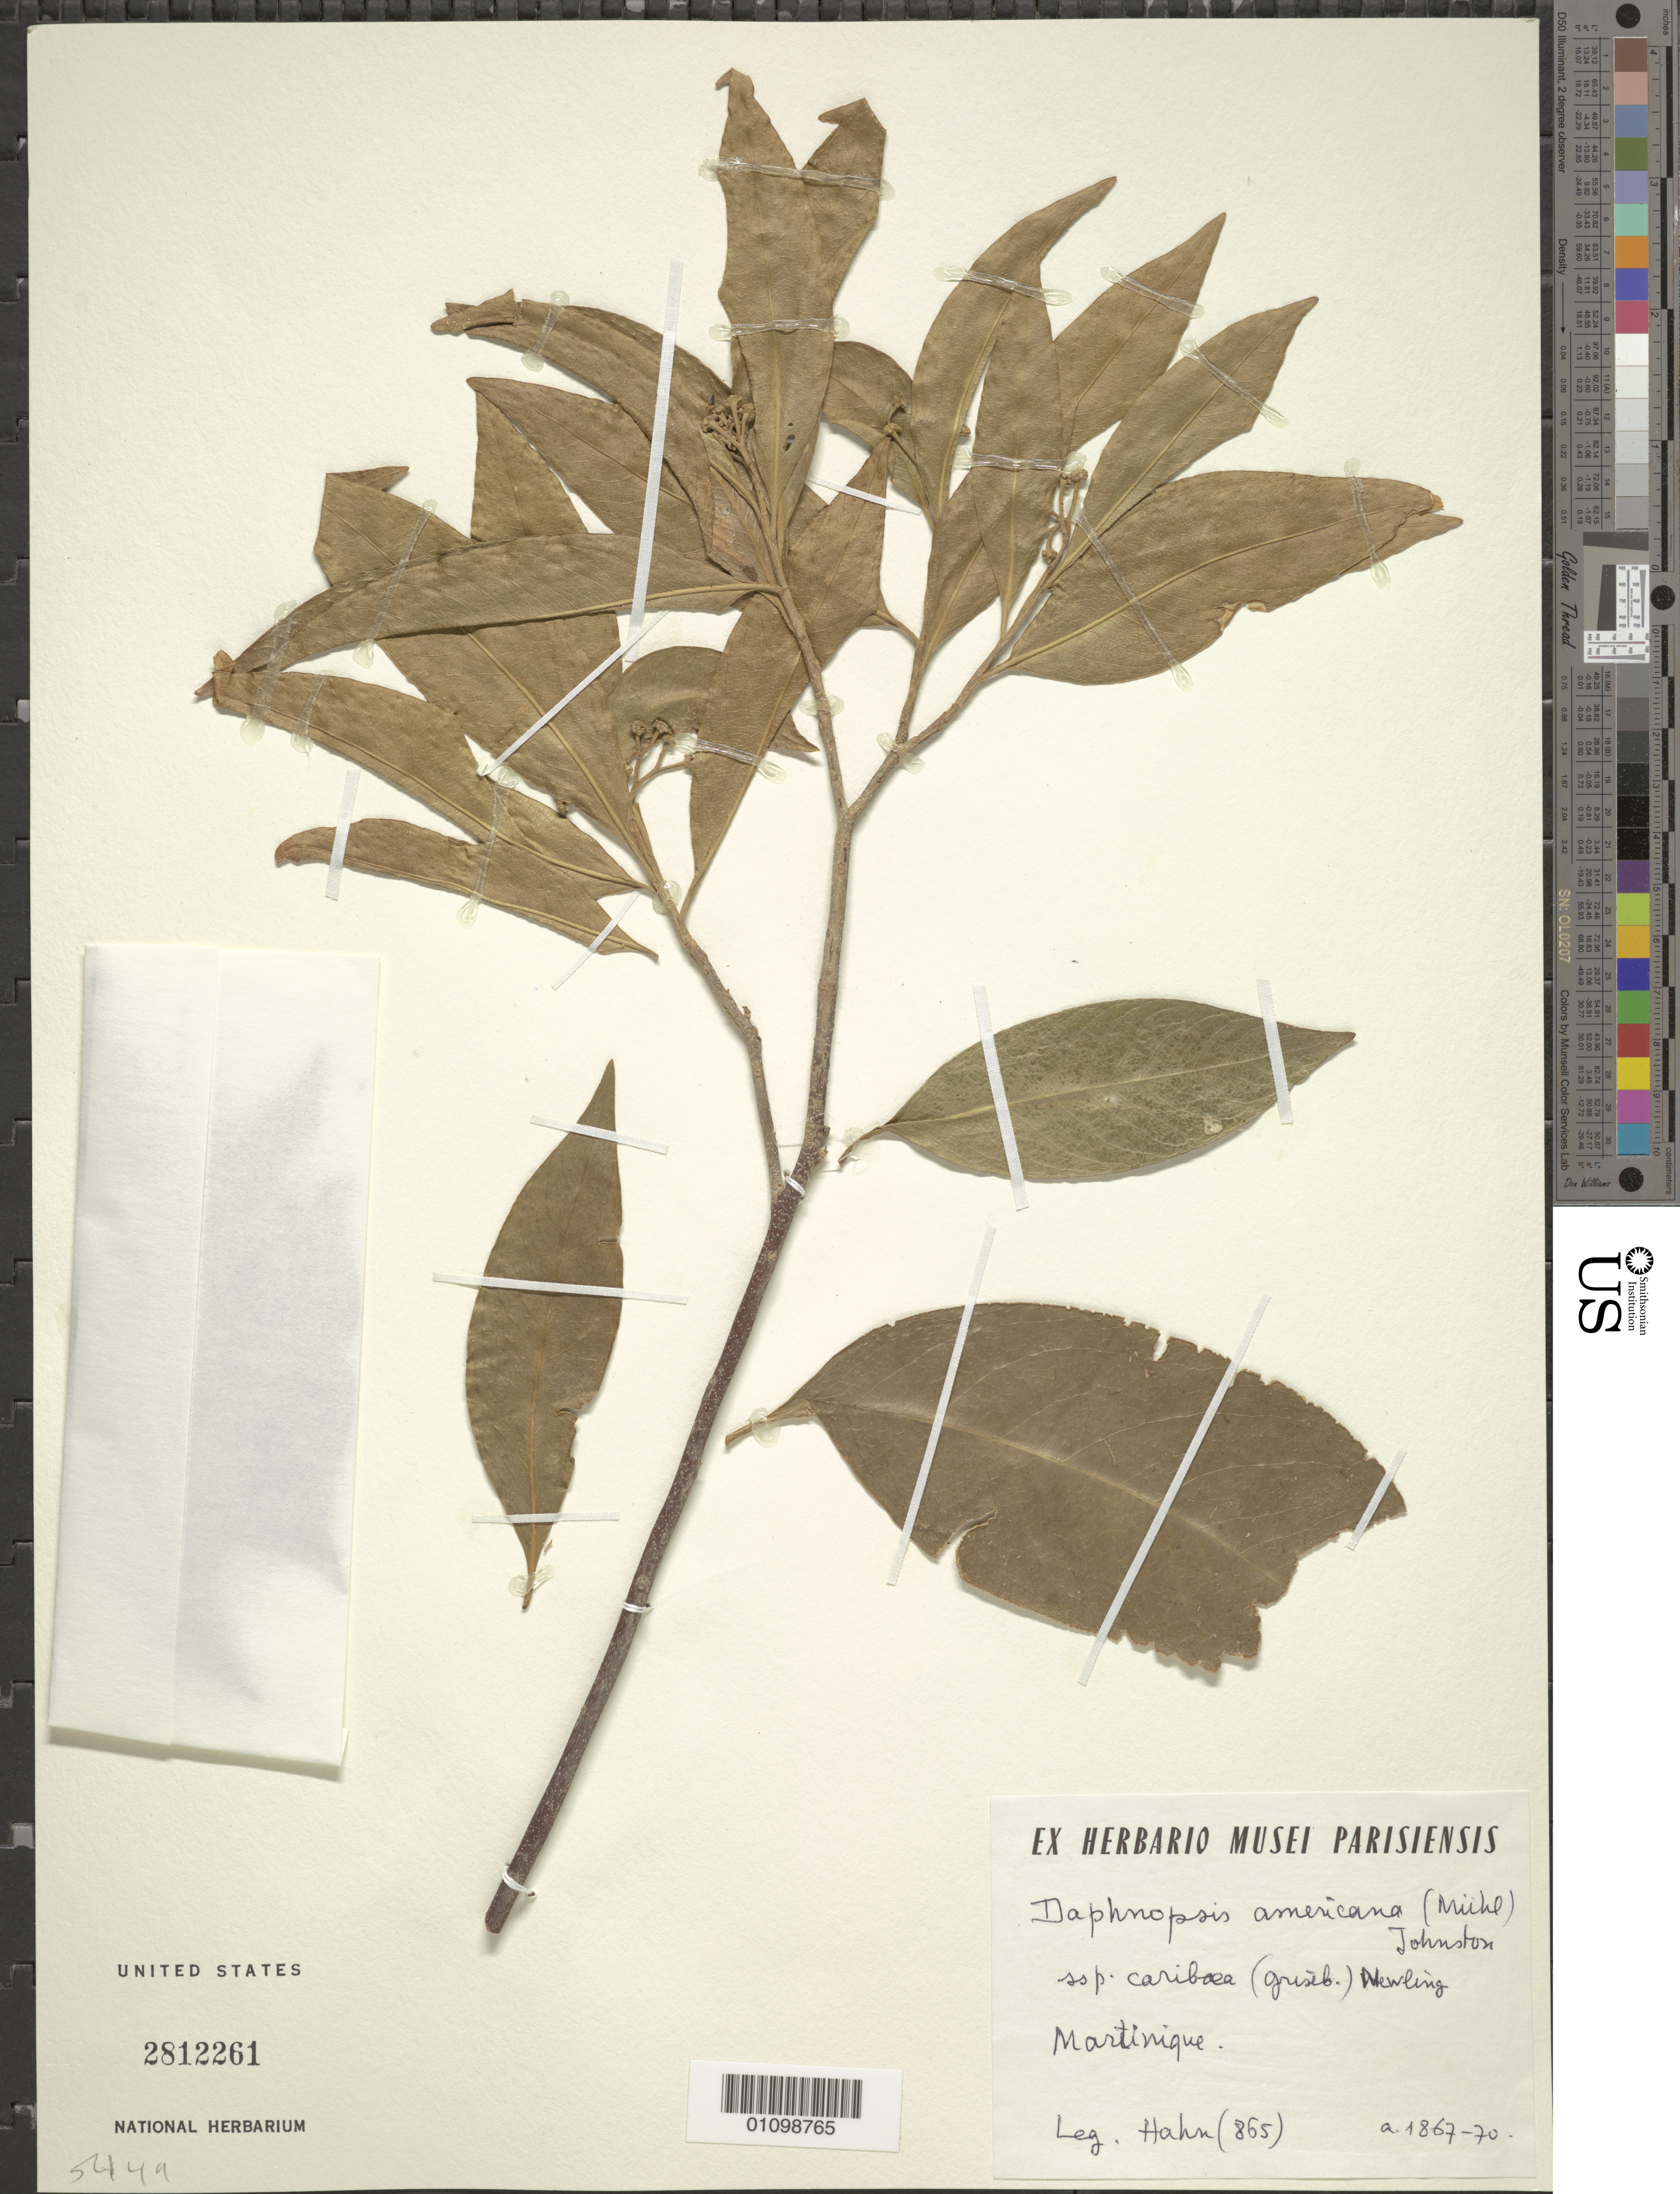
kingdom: Plantae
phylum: Tracheophyta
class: Magnoliopsida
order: Malvales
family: Thymelaeaceae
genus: Daphnopsis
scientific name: Daphnopsis americana subsp. caribaea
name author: (Griseb.) Nevling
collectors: L. Hahn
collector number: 865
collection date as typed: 1867 to -- --- 1870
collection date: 1867/1870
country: Martinique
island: Martinique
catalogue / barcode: US 2812261